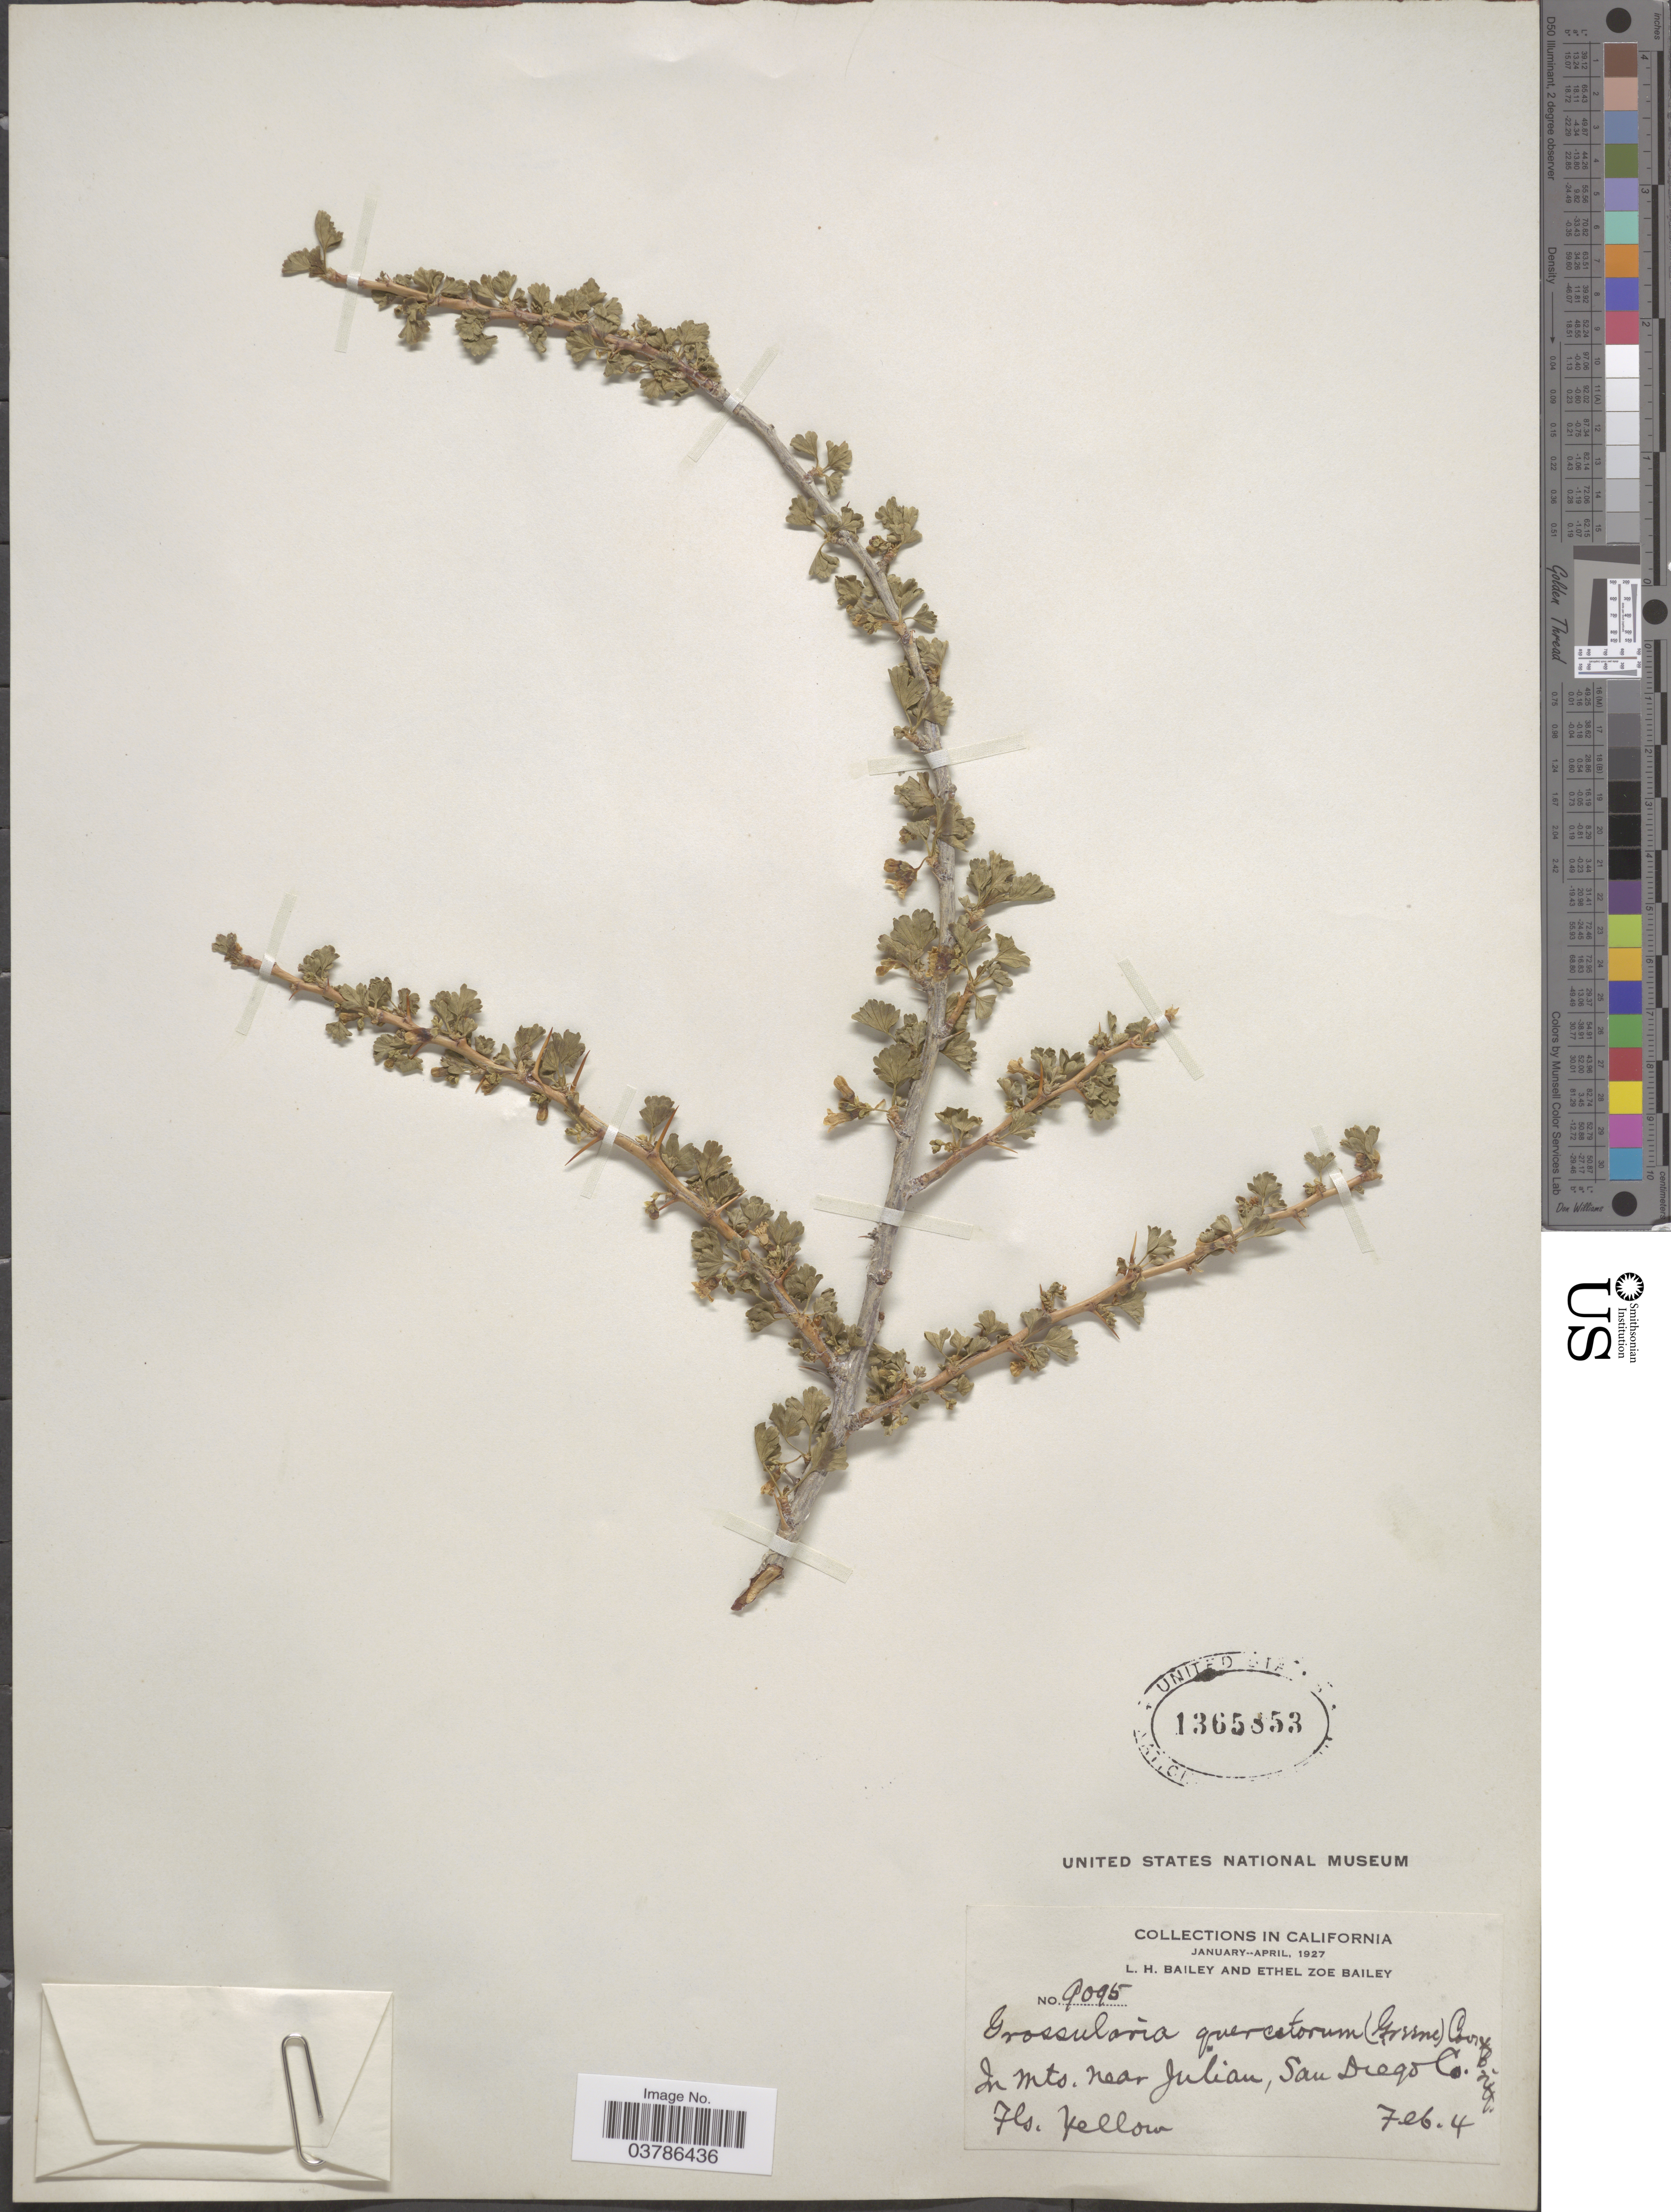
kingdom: Plantae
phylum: Tracheophyta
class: Magnoliopsida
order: Saxifragales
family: Grossulariaceae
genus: Ribes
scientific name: Ribes quercetorum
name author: Greene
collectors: L. H. Bailey & E. Z. Bailey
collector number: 9095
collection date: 1927-02-04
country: United States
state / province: California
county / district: San Diego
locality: In mts. near Julian, San Diego Co.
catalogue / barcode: US 1365853